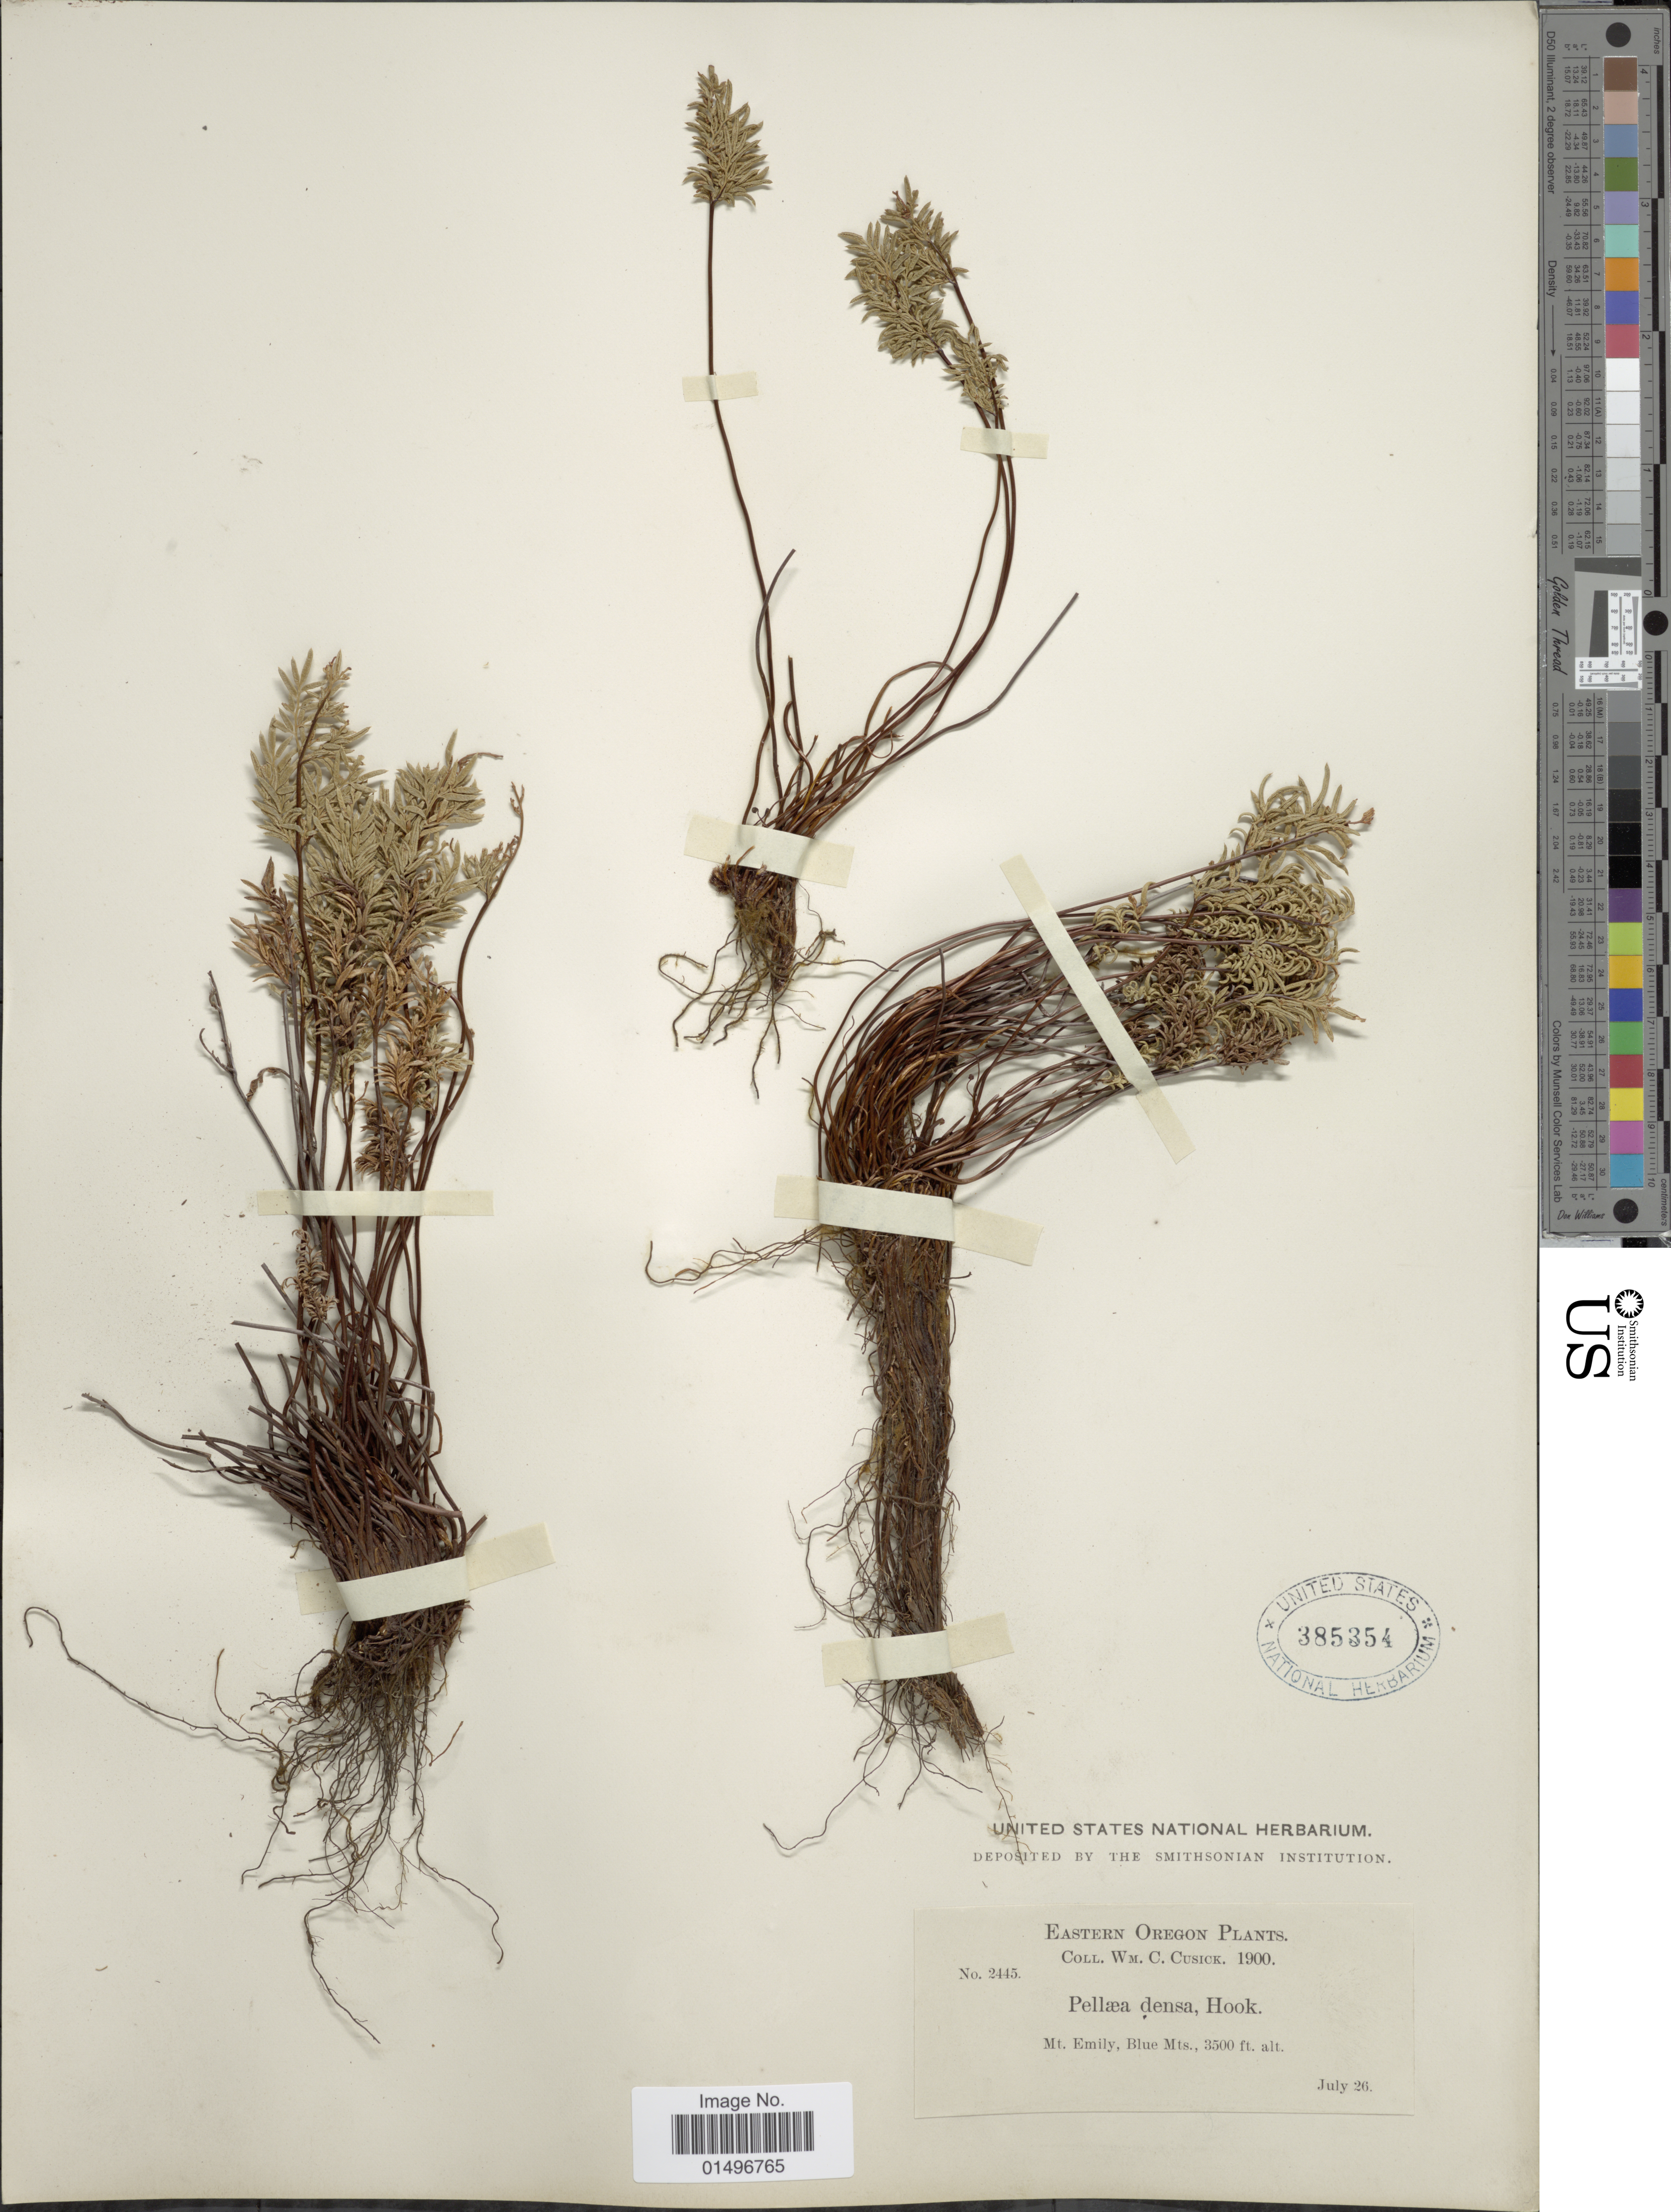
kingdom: Plantae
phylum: Tracheophyta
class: Polypodiopsida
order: Polypodiales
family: Pteridaceae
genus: Aspidotis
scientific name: Aspidotis densa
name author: (Brack.) Lellinger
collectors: W. C. Cusick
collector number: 2445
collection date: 1900-07-26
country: United States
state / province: Oregon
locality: Eastern Oregon, Mt. Emily, Blue Mts.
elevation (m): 1067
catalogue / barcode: US 385354